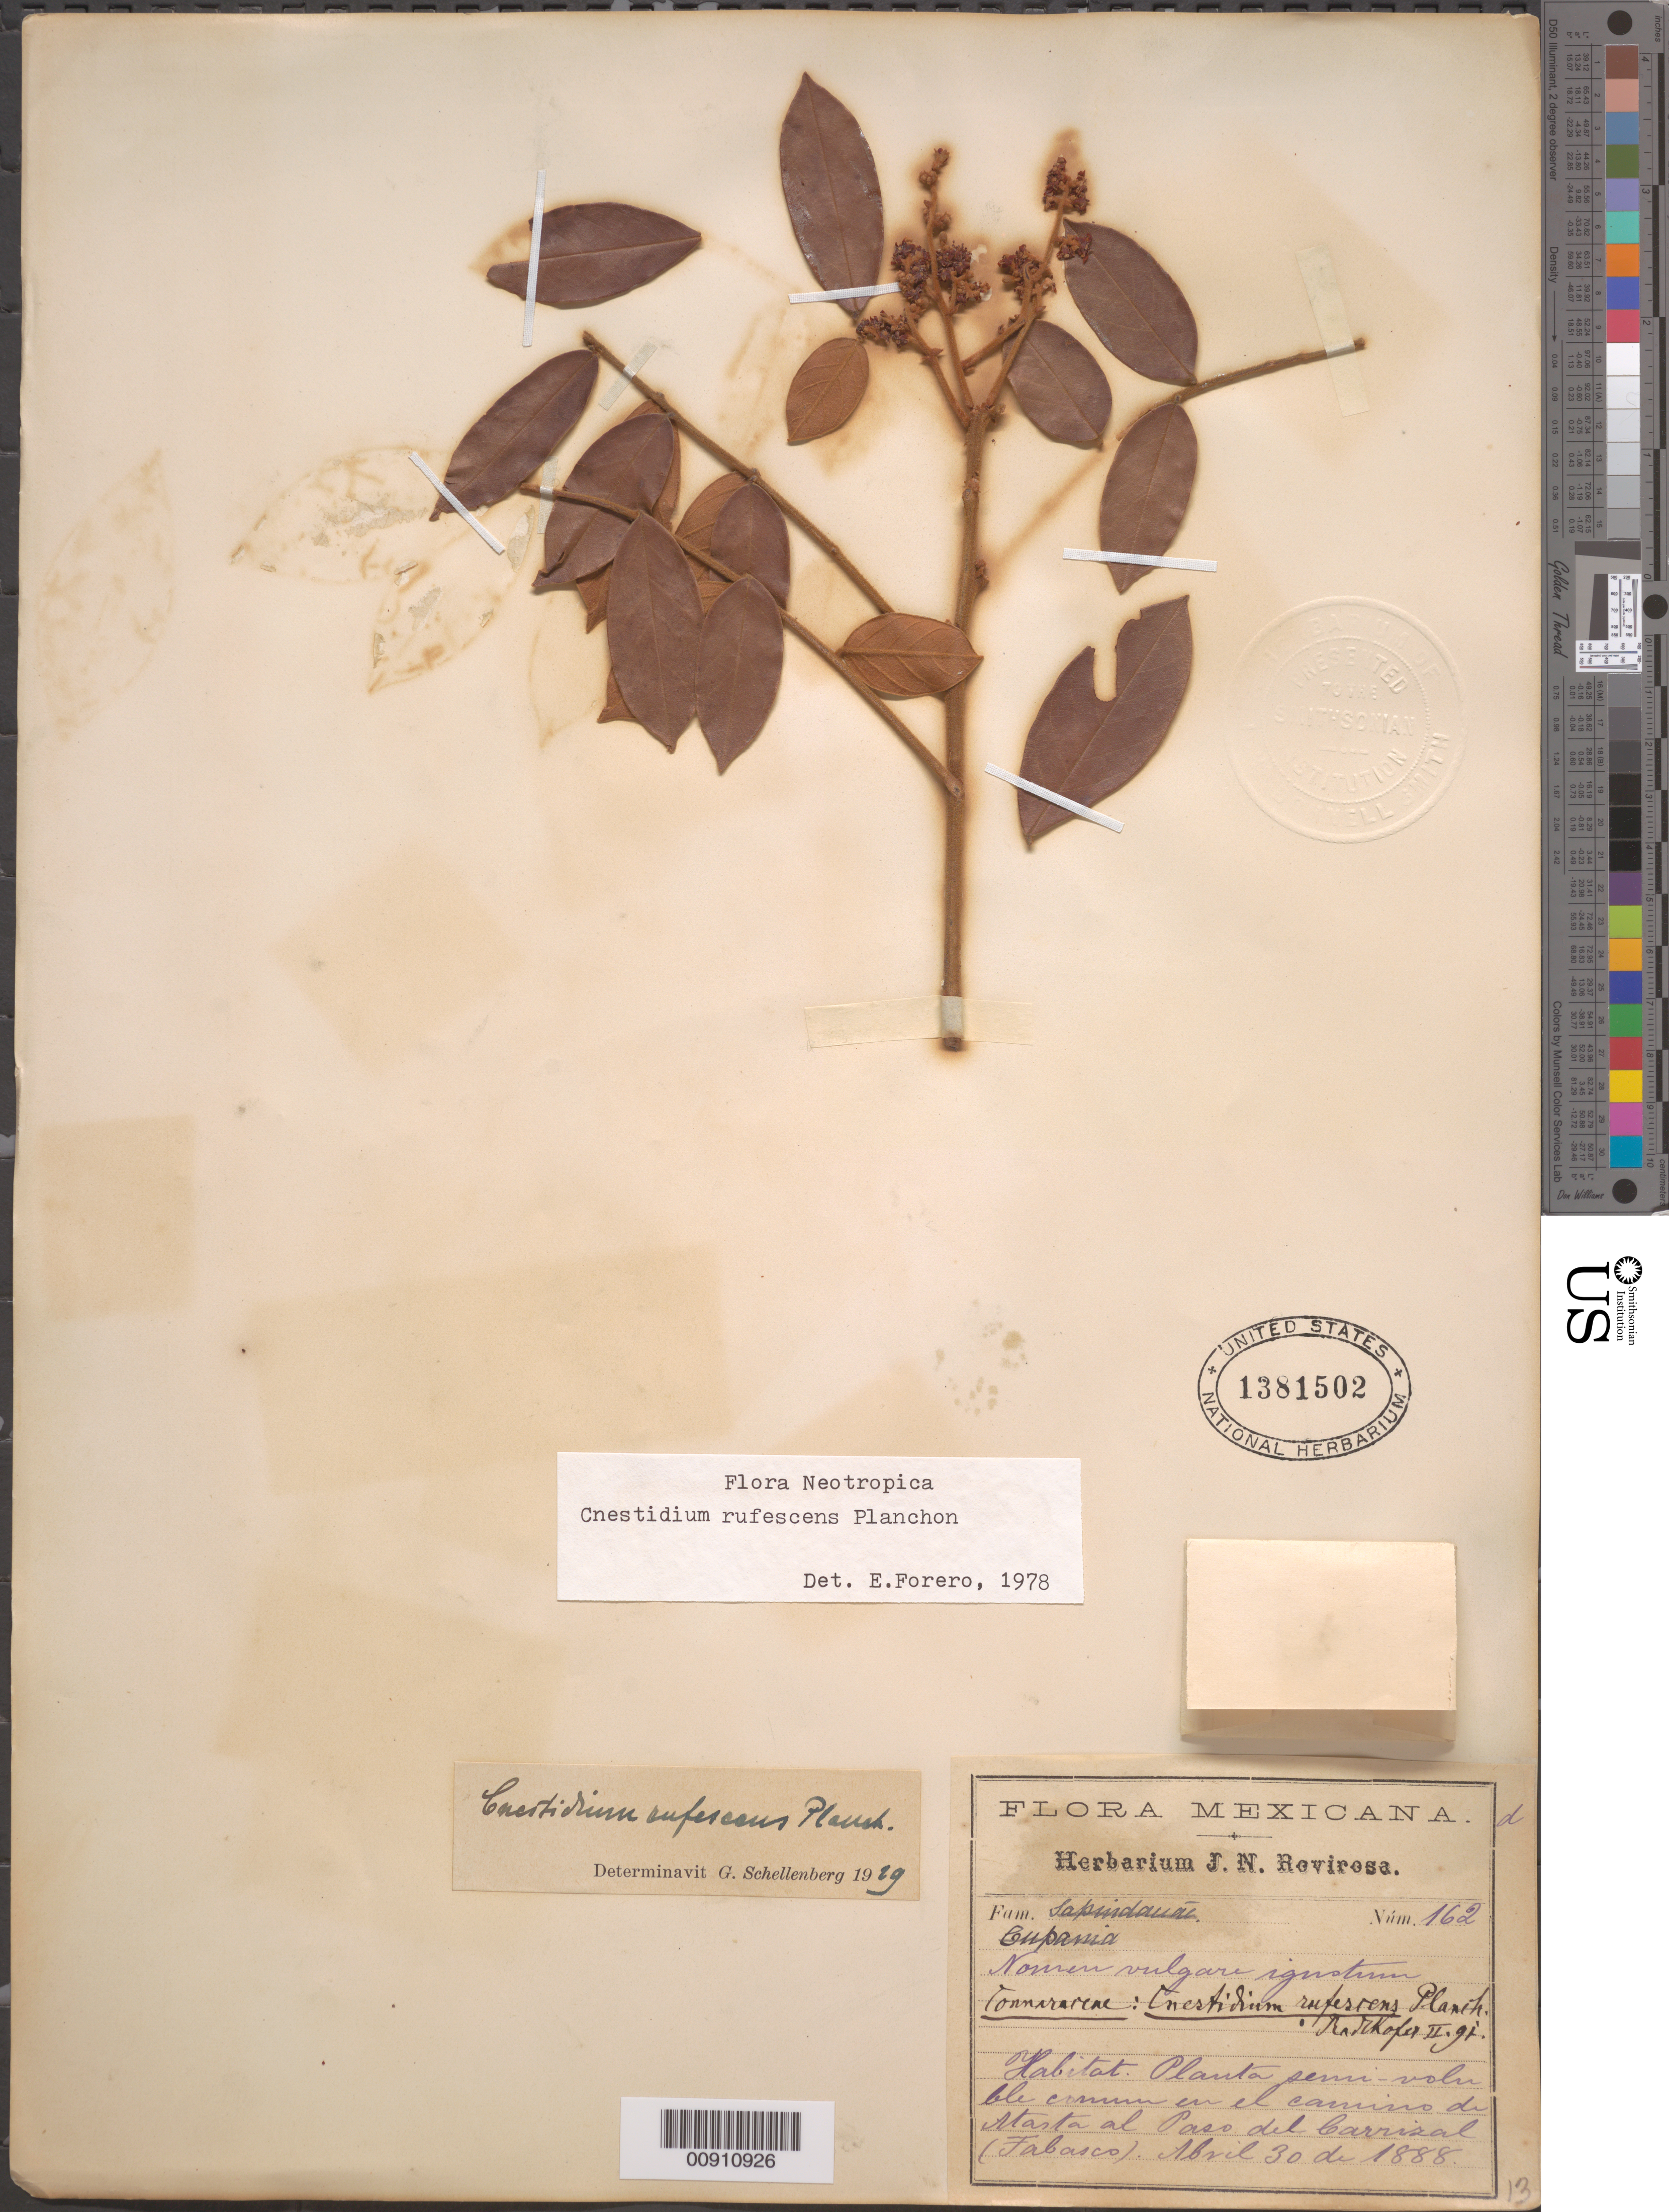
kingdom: Plantae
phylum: Tracheophyta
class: Magnoliopsida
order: Oxalidales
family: Connaraceae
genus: Cnestidium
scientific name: Cnestidium rufescens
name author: Planch.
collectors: J. N. Rovirosa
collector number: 162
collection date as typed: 30 Apr 1888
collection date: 1888-04-30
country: Mexico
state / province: Tabasco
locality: Camino de Atasta al Paso del Carrizal.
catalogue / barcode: US 1381502